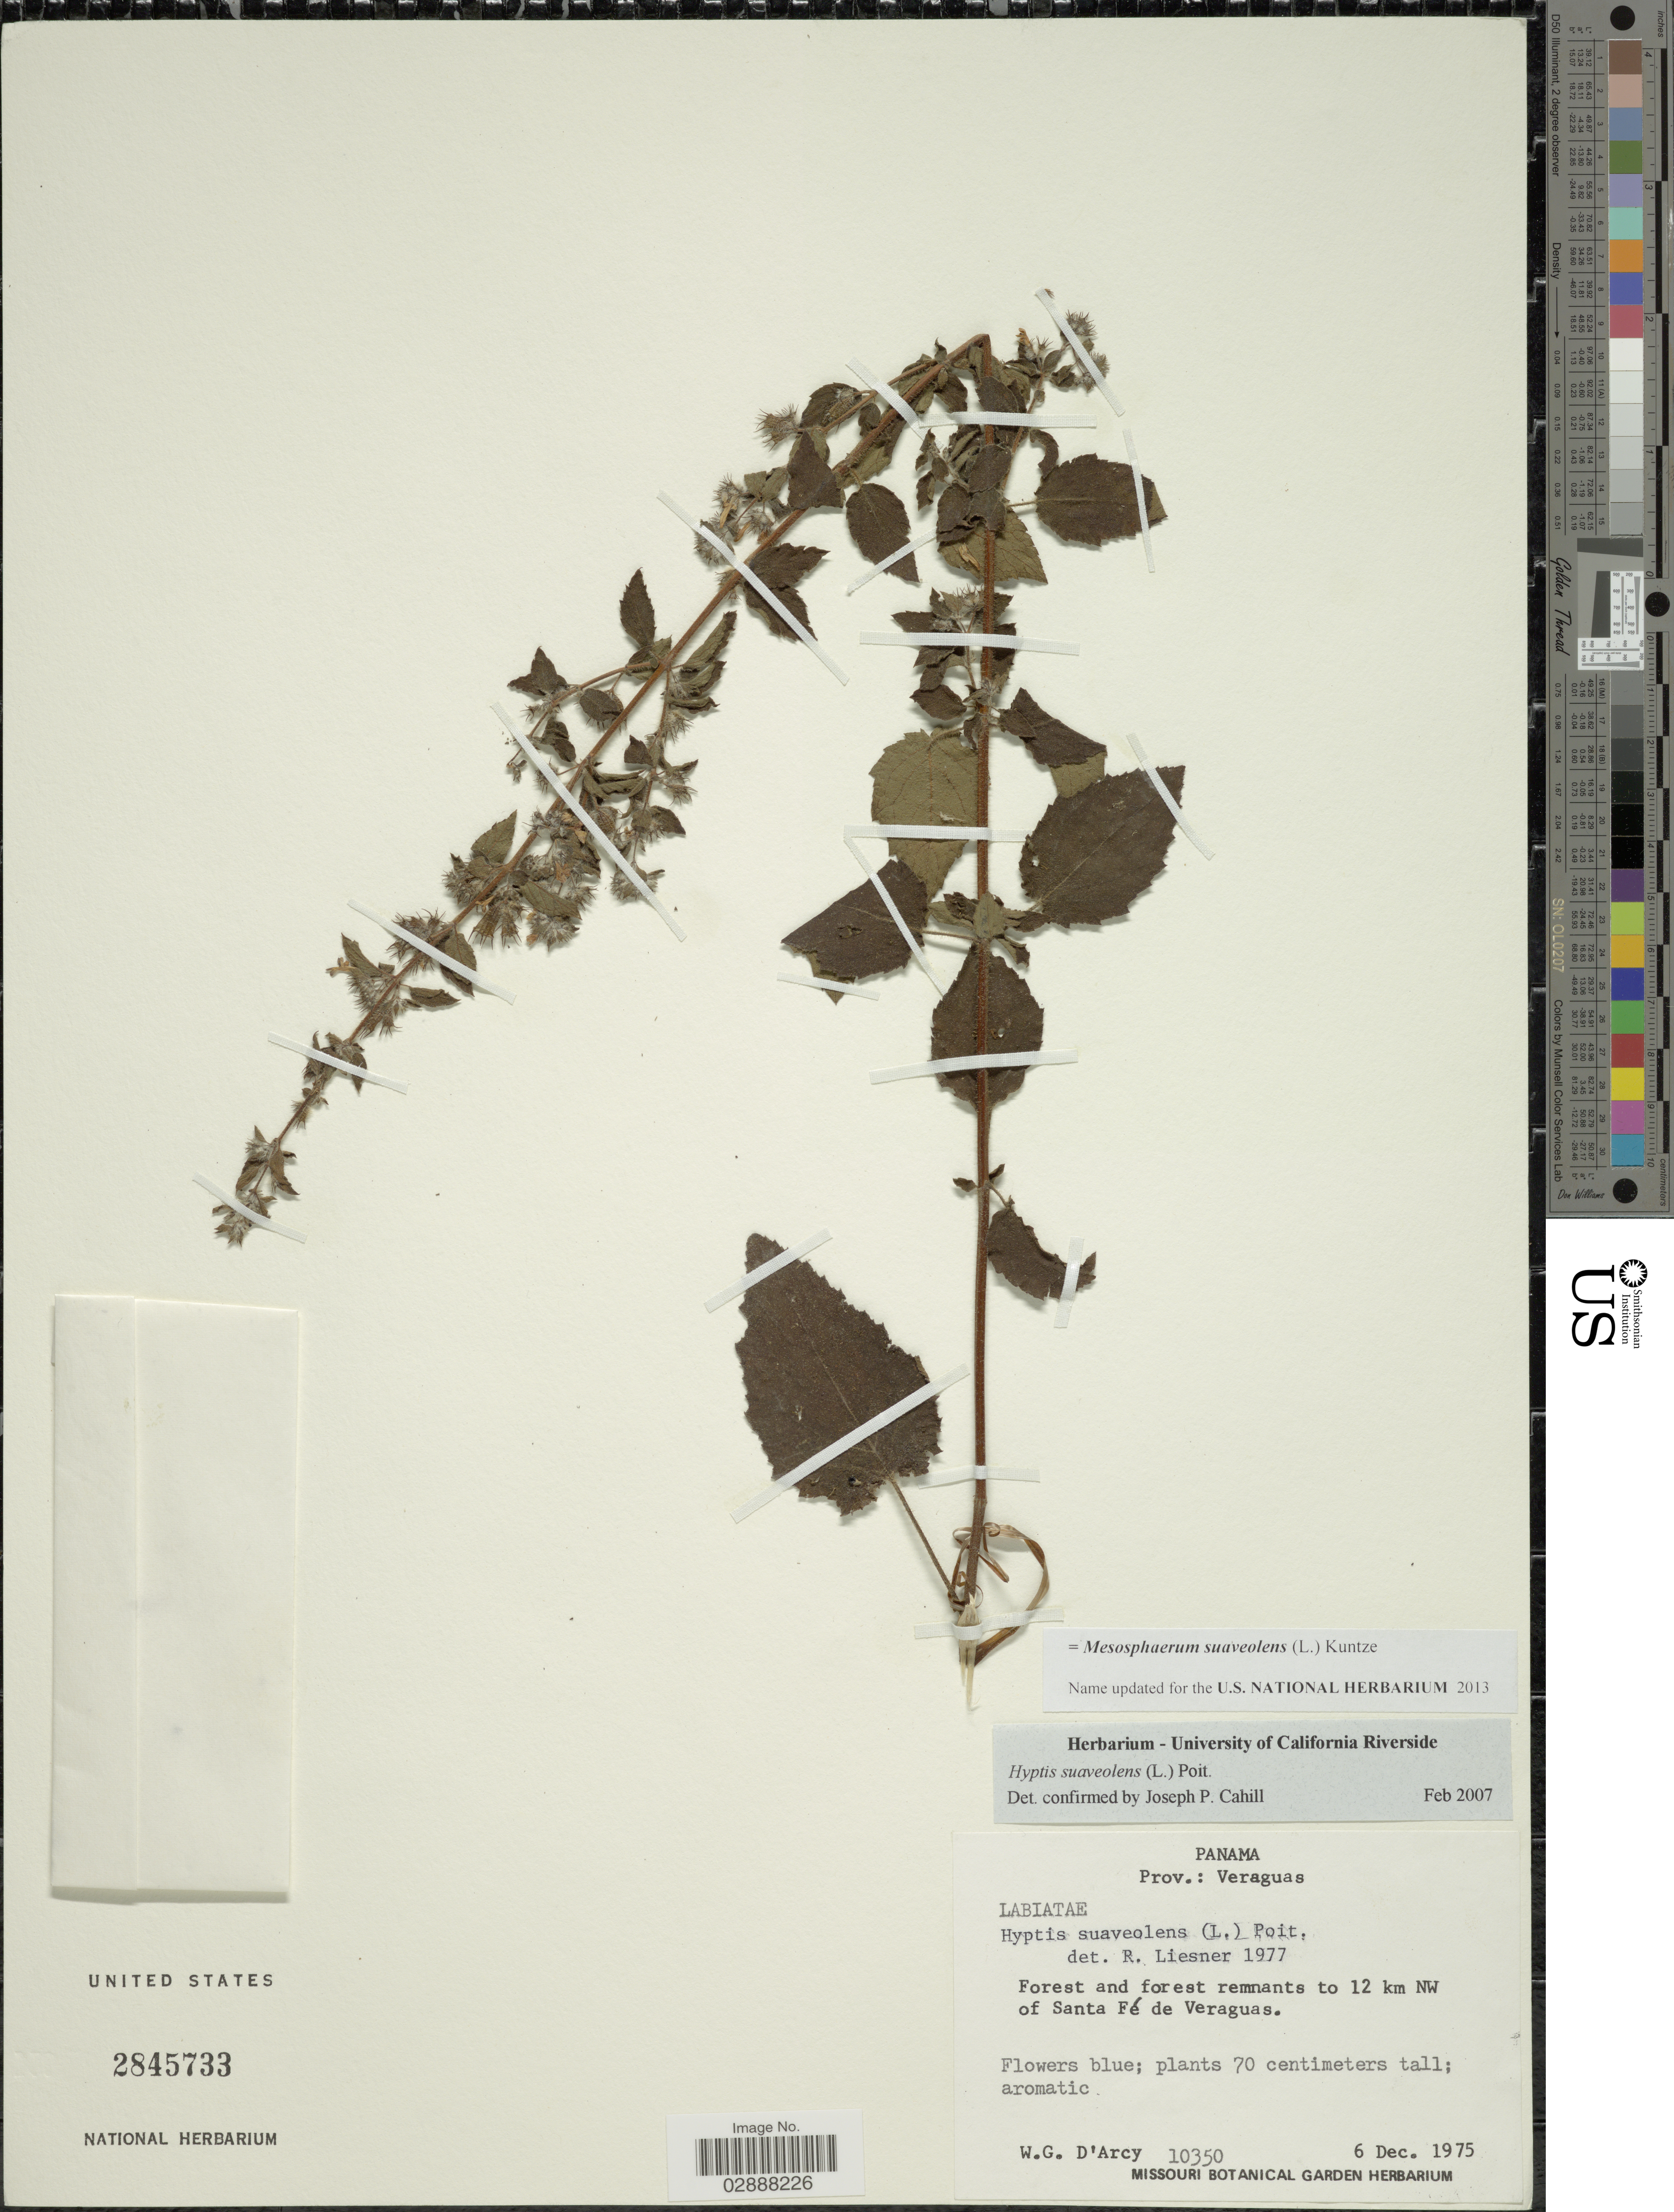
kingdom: Plantae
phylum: Tracheophyta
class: Magnoliopsida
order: Lamiales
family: Lamiaceae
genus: Mesosphaerum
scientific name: Mesosphaerum suaveolens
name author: (L.) Kuntze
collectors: W. G. D'Arcy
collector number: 10350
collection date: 1975-12-06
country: Panama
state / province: Veraguas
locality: Forest and forest remnants to 12 km NW of Santa Fé de Veraguas.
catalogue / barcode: US 2845733